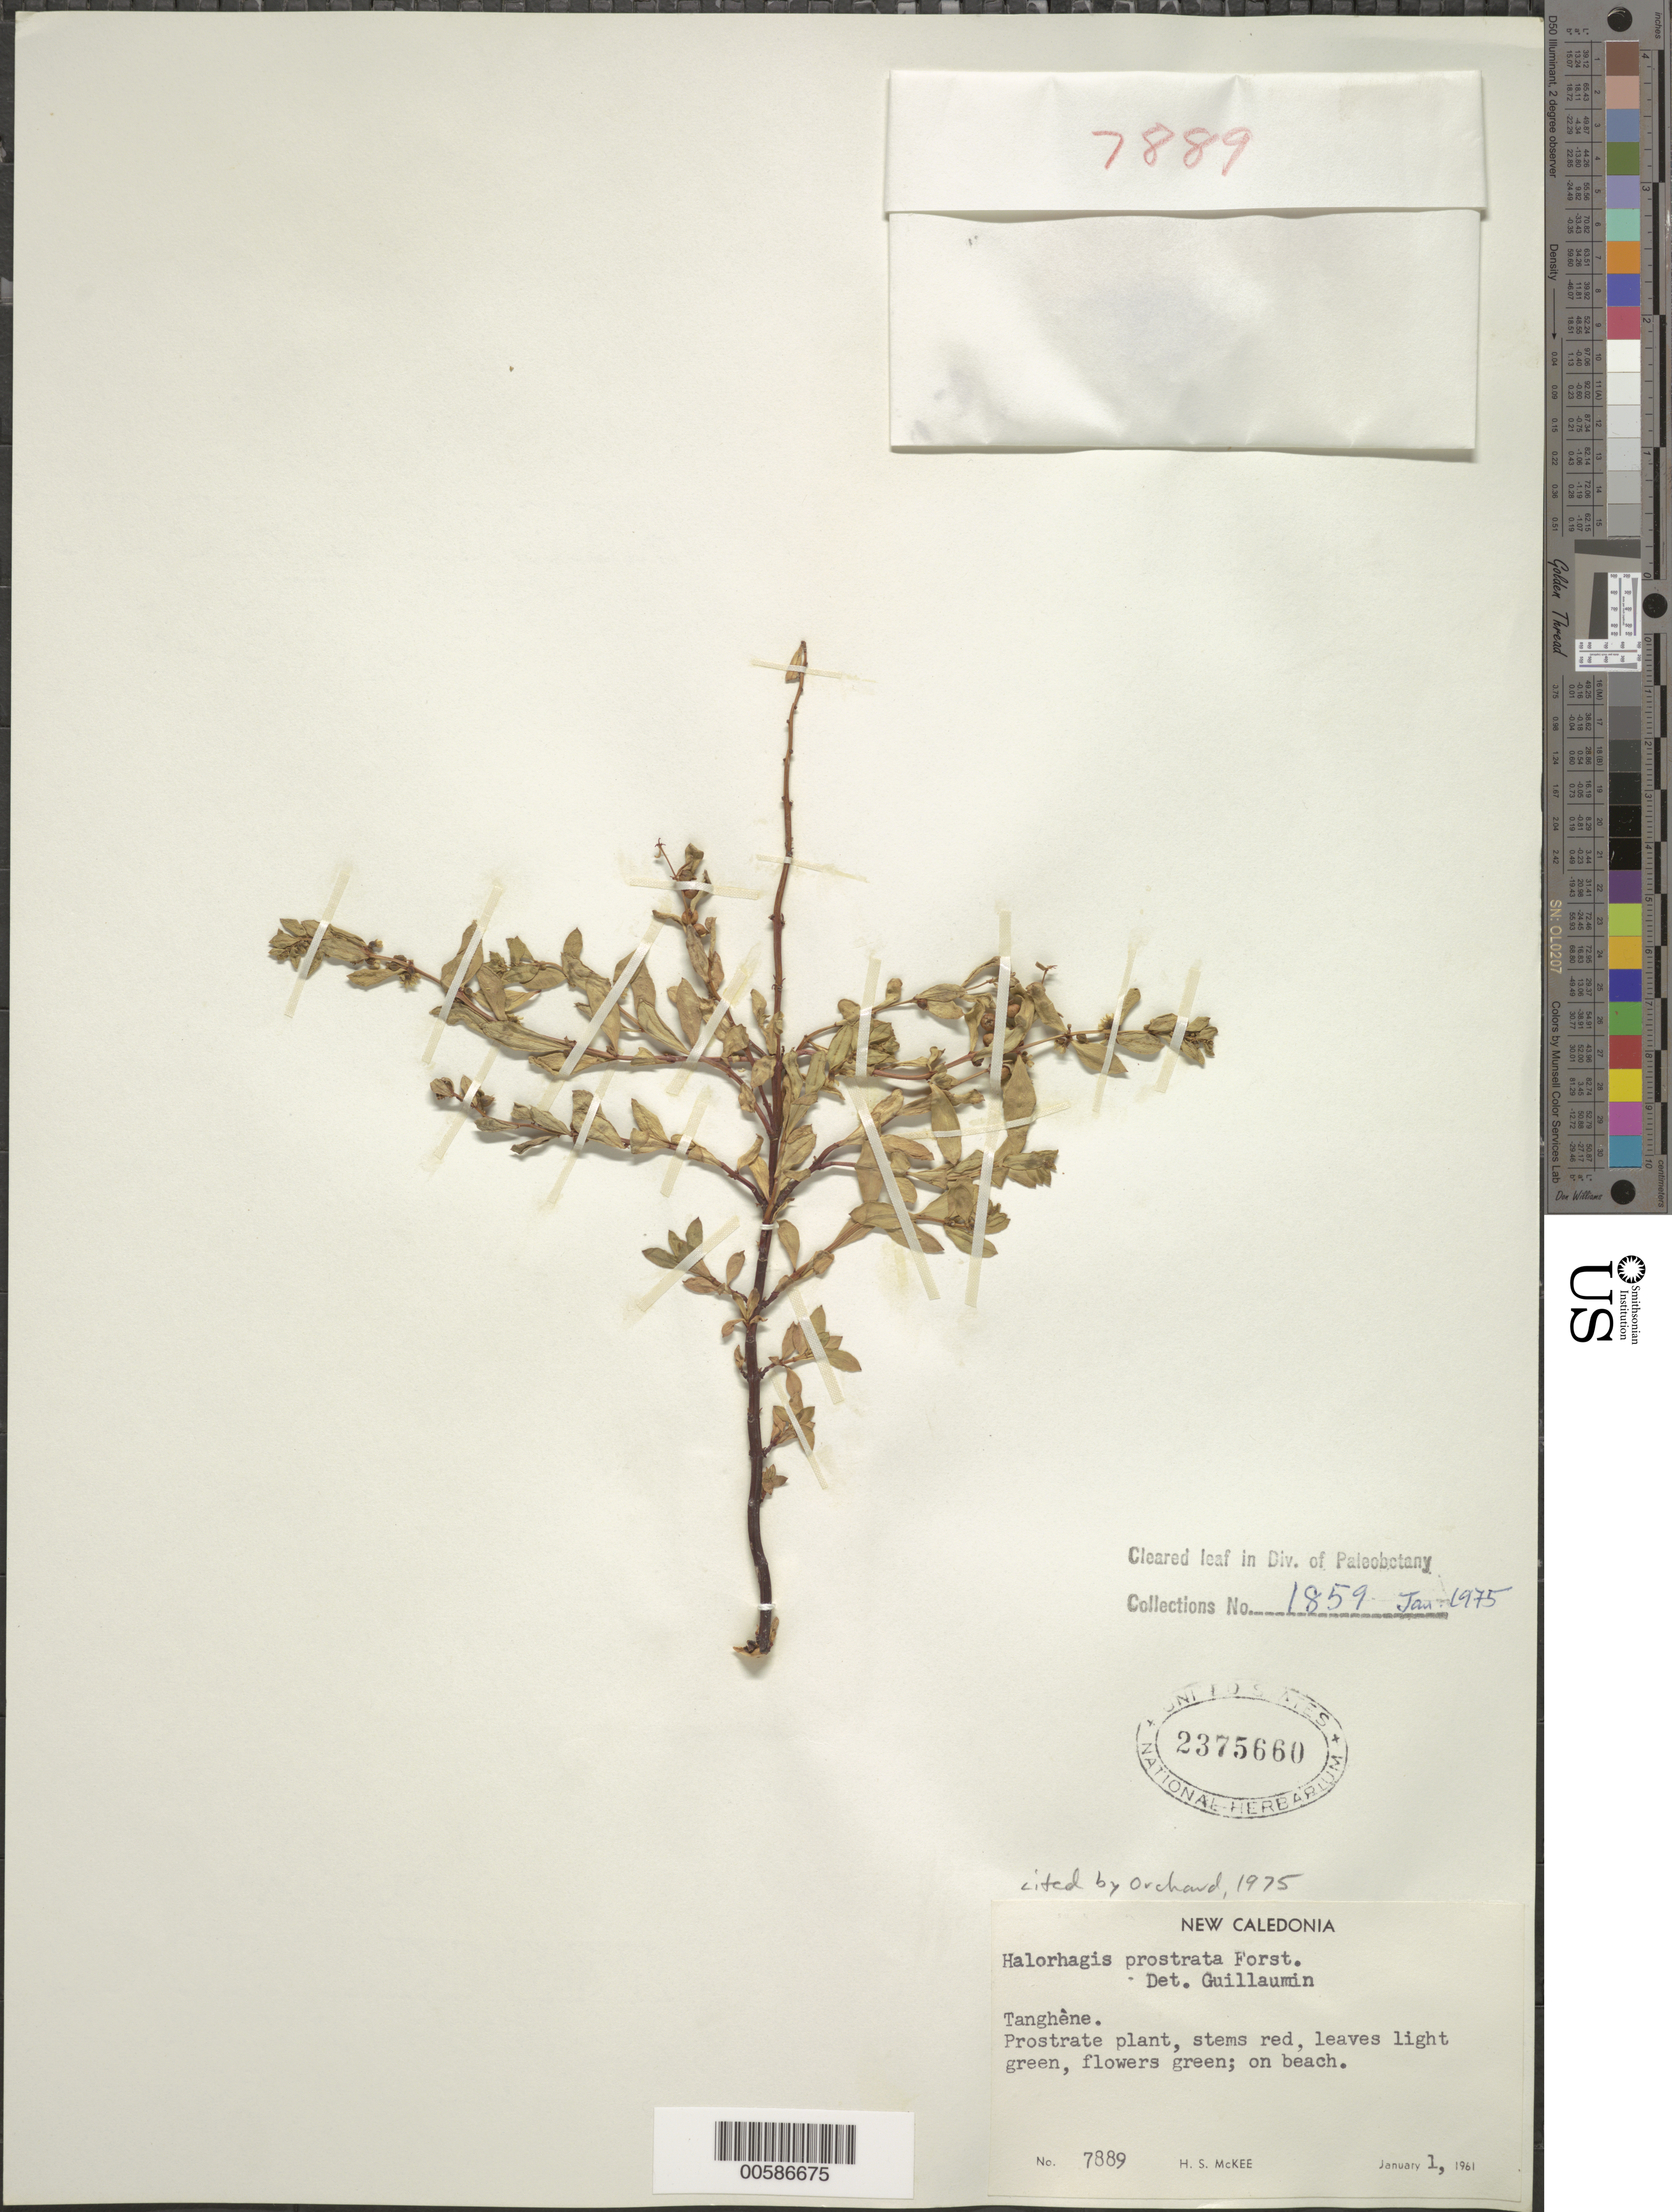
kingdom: Plantae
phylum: Tracheophyta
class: Magnoliopsida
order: Saxifragales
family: Haloragaceae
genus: Haloragis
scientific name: Haloragis prostrata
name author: J.R. Forst. & G. Forst.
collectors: H. S. MacKee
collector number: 7889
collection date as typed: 01 Jan 1961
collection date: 1961-01-01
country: New Caledonia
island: New Caledonia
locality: Tanghene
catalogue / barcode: US 2375660